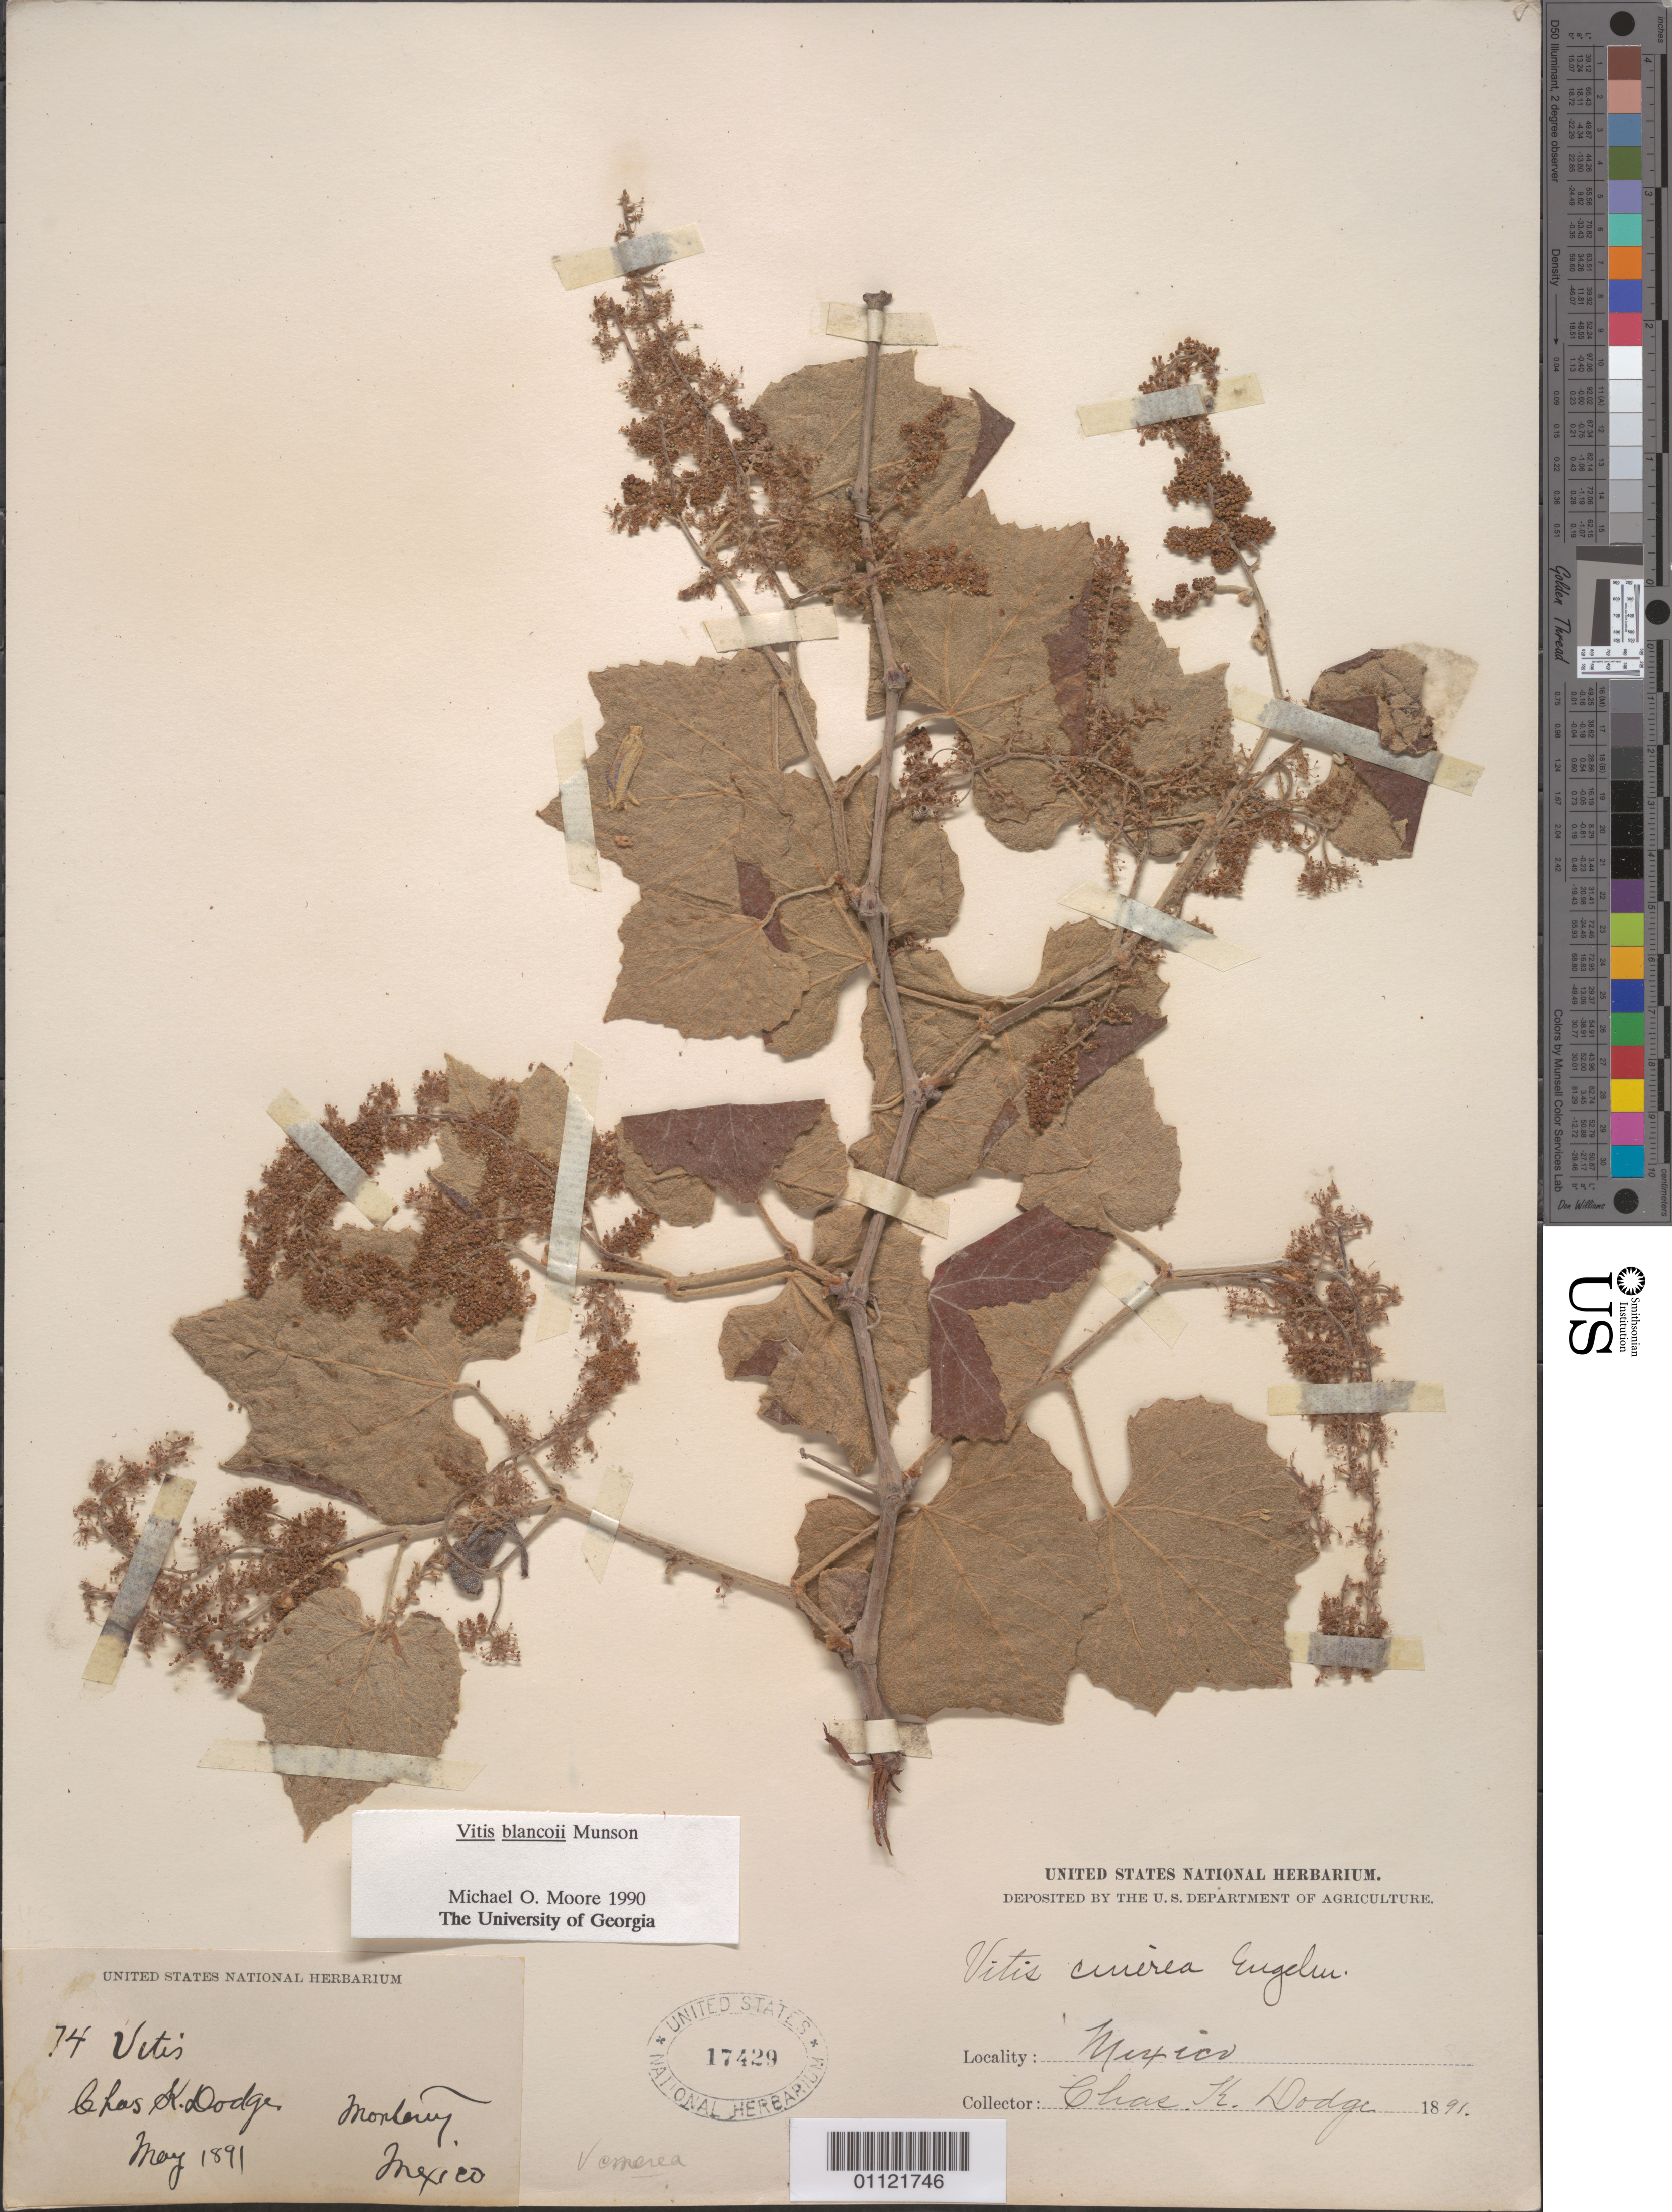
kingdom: Plantae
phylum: Tracheophyta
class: Magnoliopsida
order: Vitales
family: Vitaceae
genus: Vitis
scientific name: Vitis blancoii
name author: Munson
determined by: Moore, M. O.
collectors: C. Dodge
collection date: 1891-05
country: Mexico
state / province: Nuevo León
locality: Monterrey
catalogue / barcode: US 17429